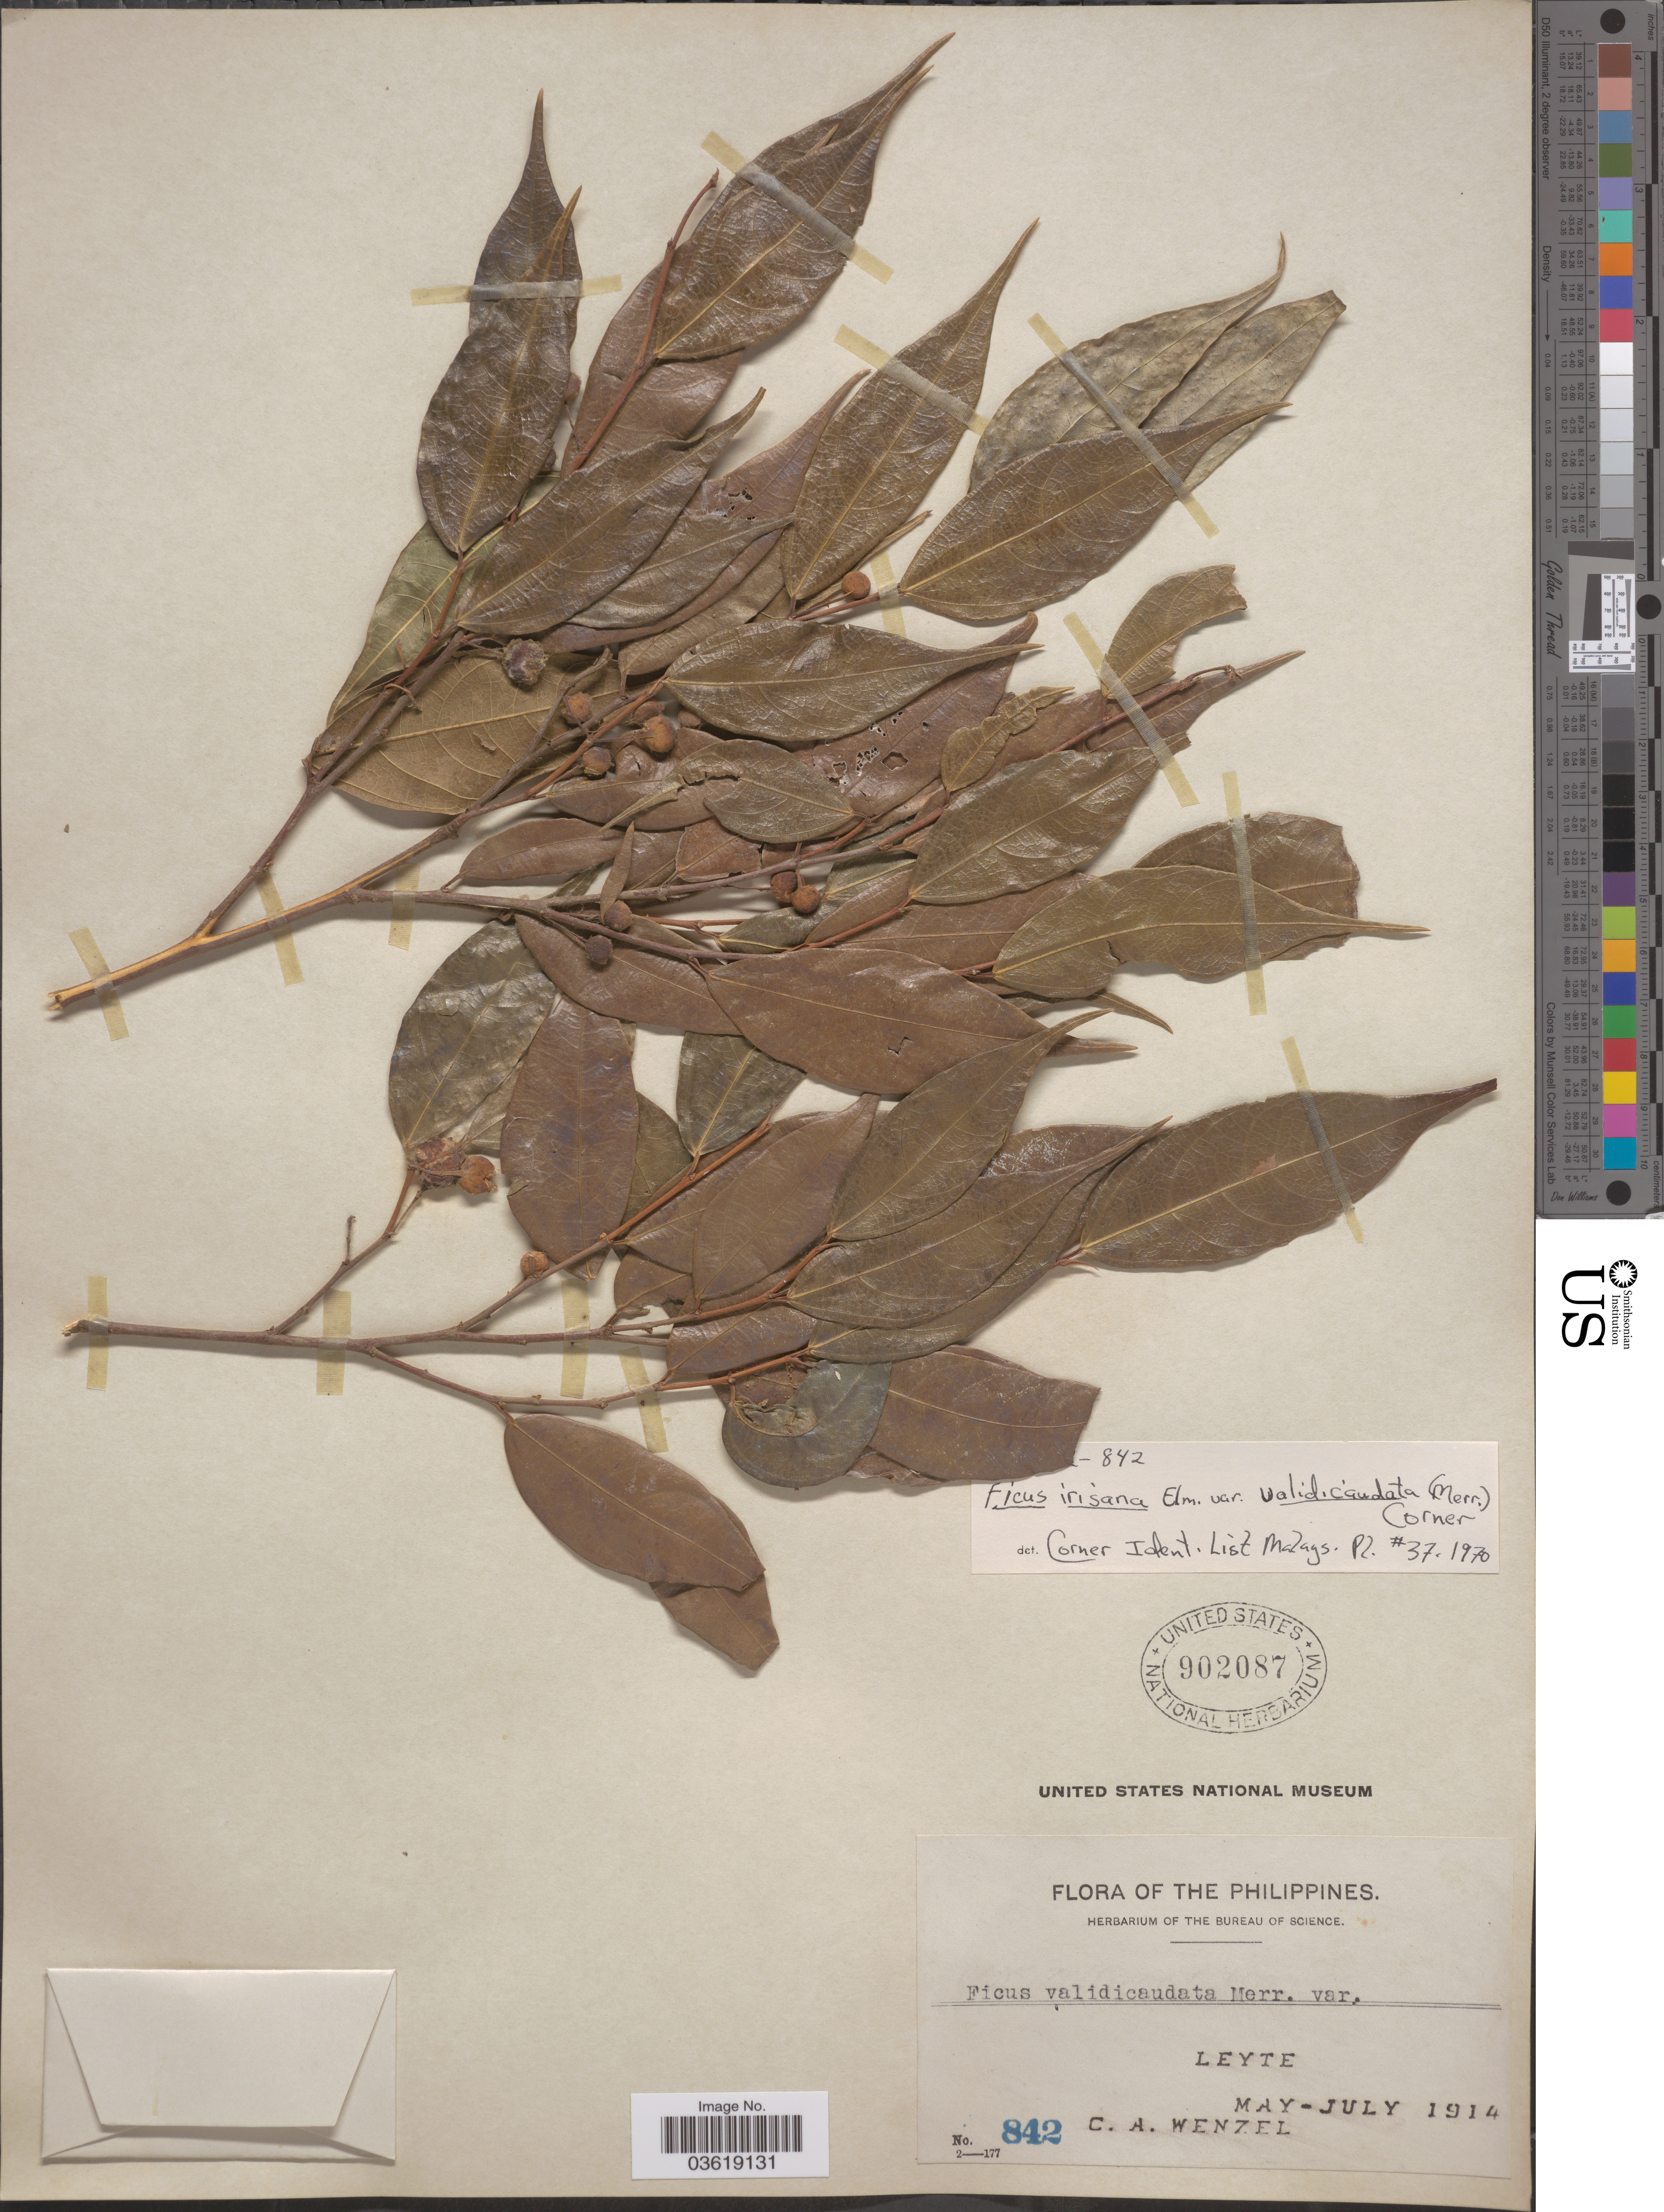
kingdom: Plantae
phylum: Tracheophyta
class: Magnoliopsida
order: Rosales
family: Moraceae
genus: Ficus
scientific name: Ficus irisana var. validicaudata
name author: Corner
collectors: C. Wenzel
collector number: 842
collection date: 1914-05/1914-07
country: Philippines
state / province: Eastern Visayas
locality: Leyte.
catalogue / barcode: US 902087